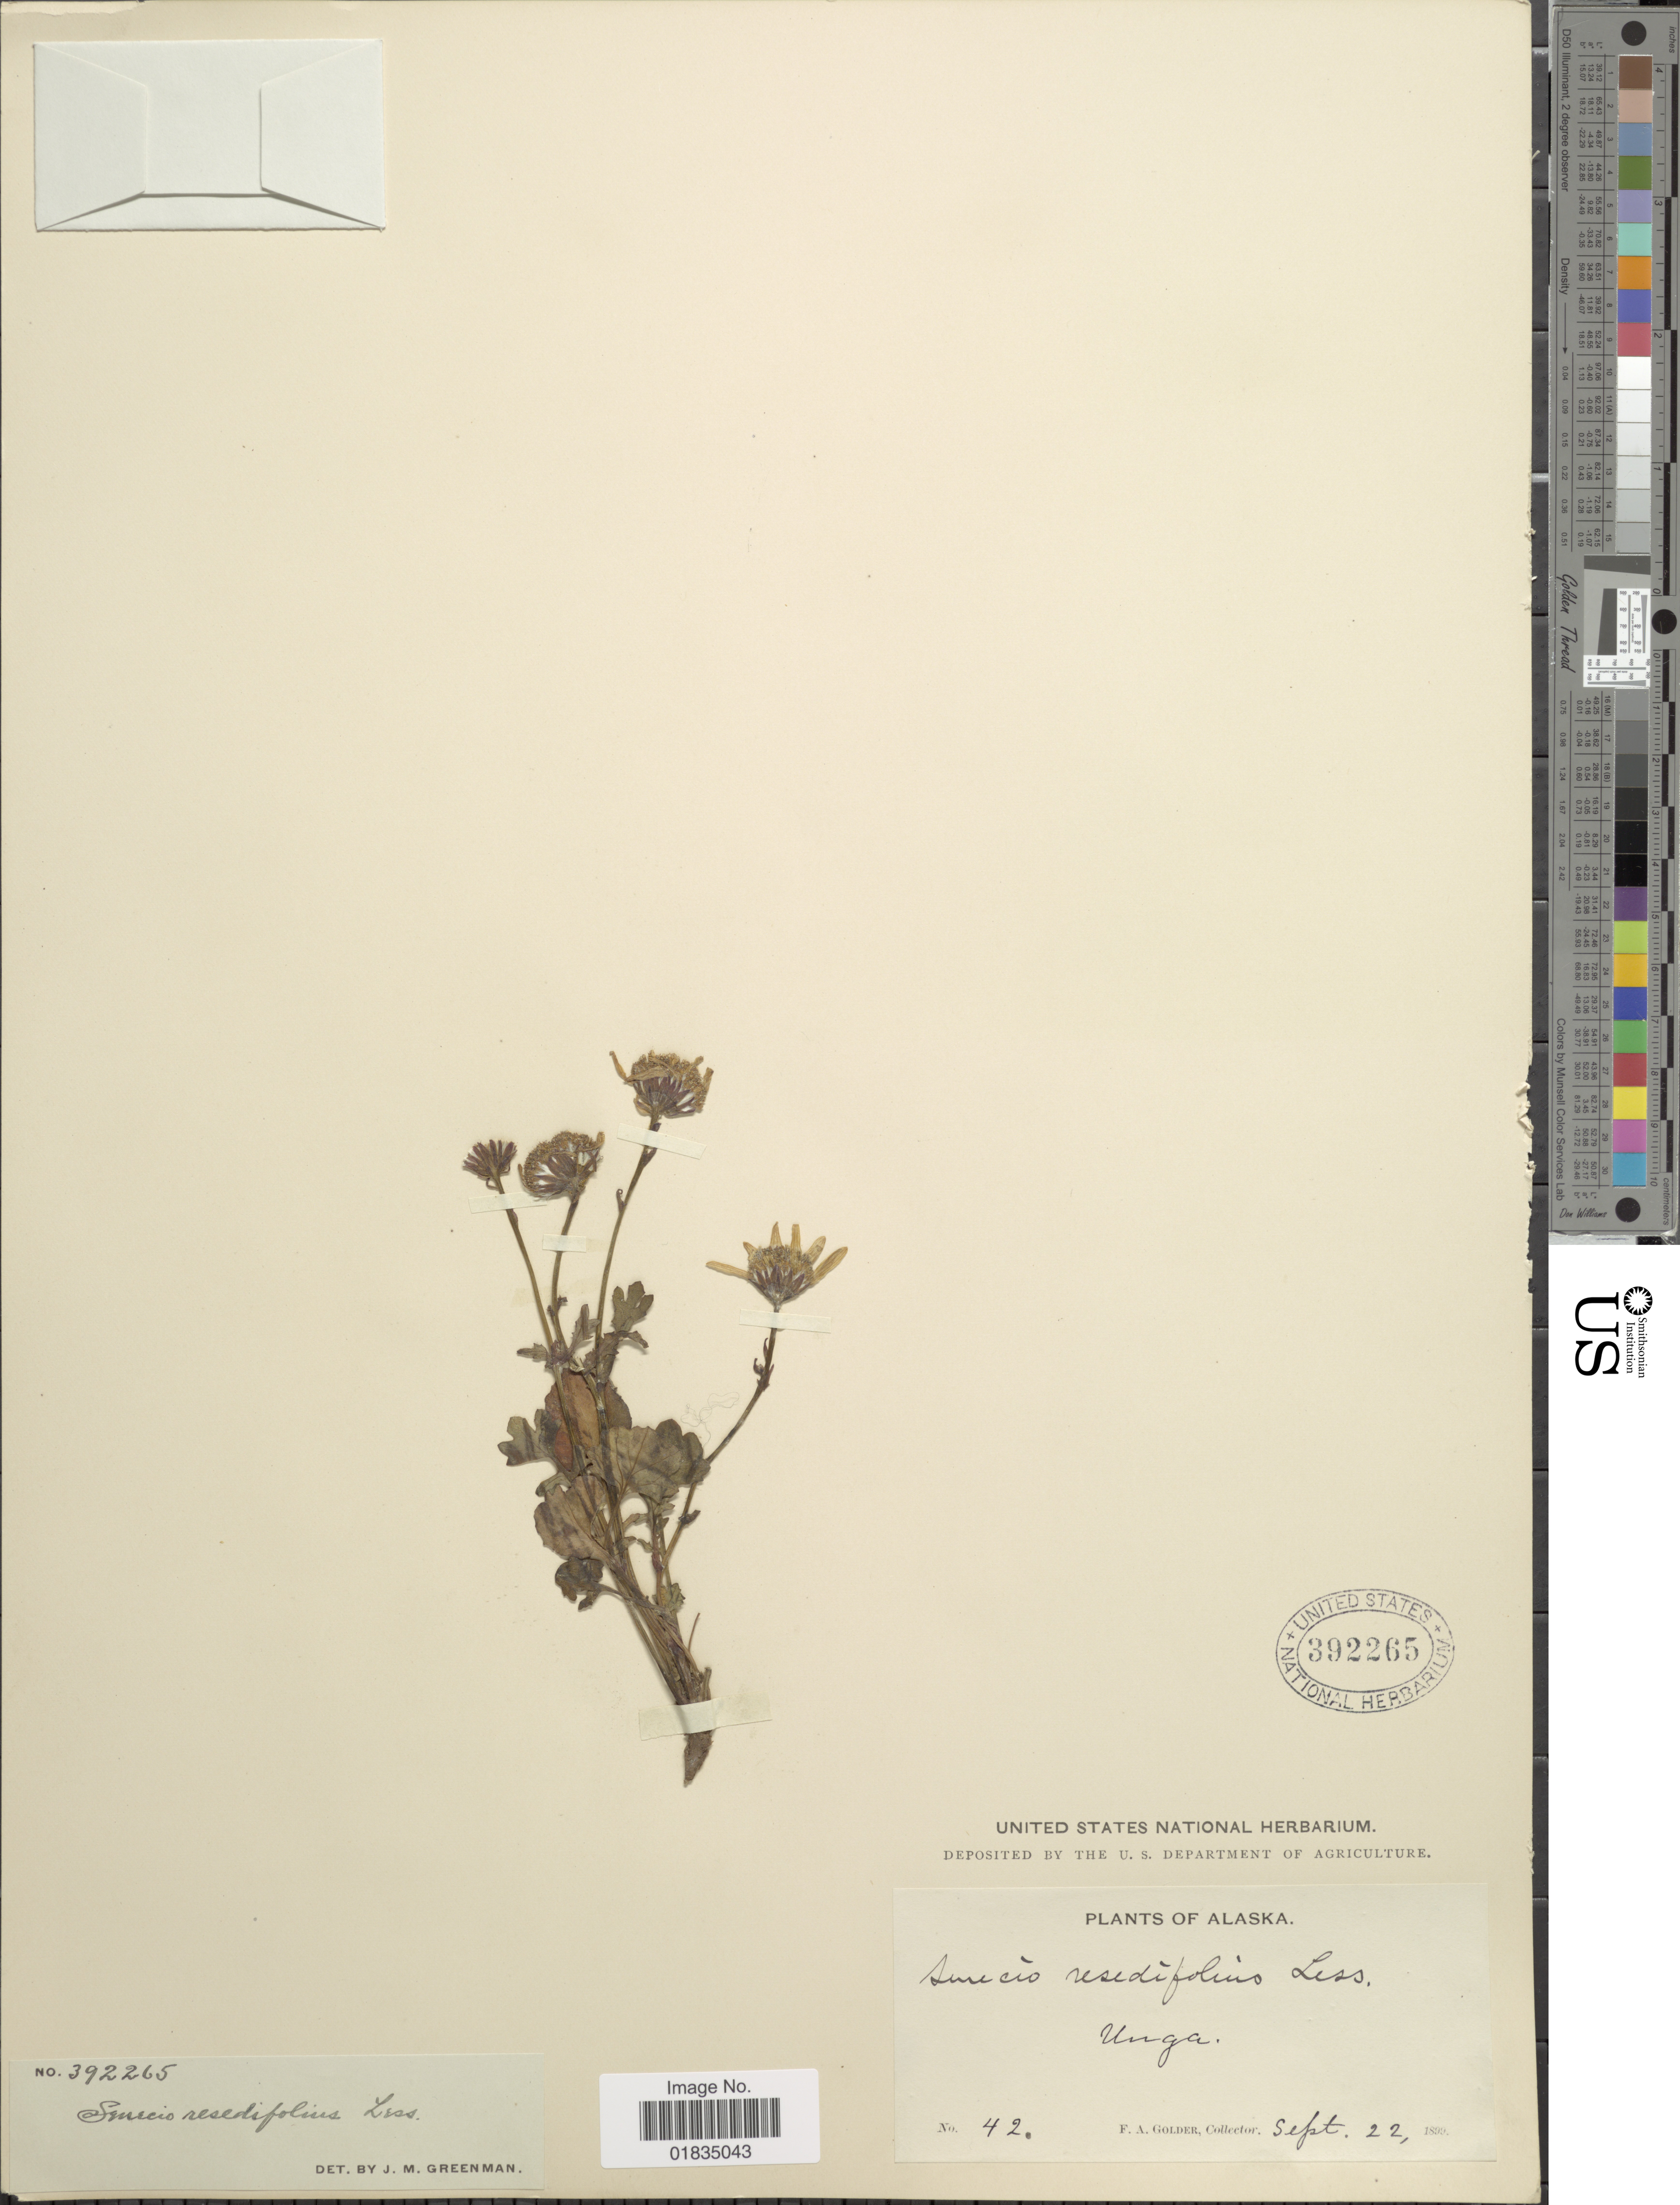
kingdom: Plantae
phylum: Tracheophyta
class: Magnoliopsida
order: Asterales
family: Asteraceae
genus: Packera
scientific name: Packera heterophylla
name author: (Fisch.) E. Wiebe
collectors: F. Golder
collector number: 42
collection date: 1899-09-22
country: United States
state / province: Alaska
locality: Unga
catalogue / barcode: US 392265